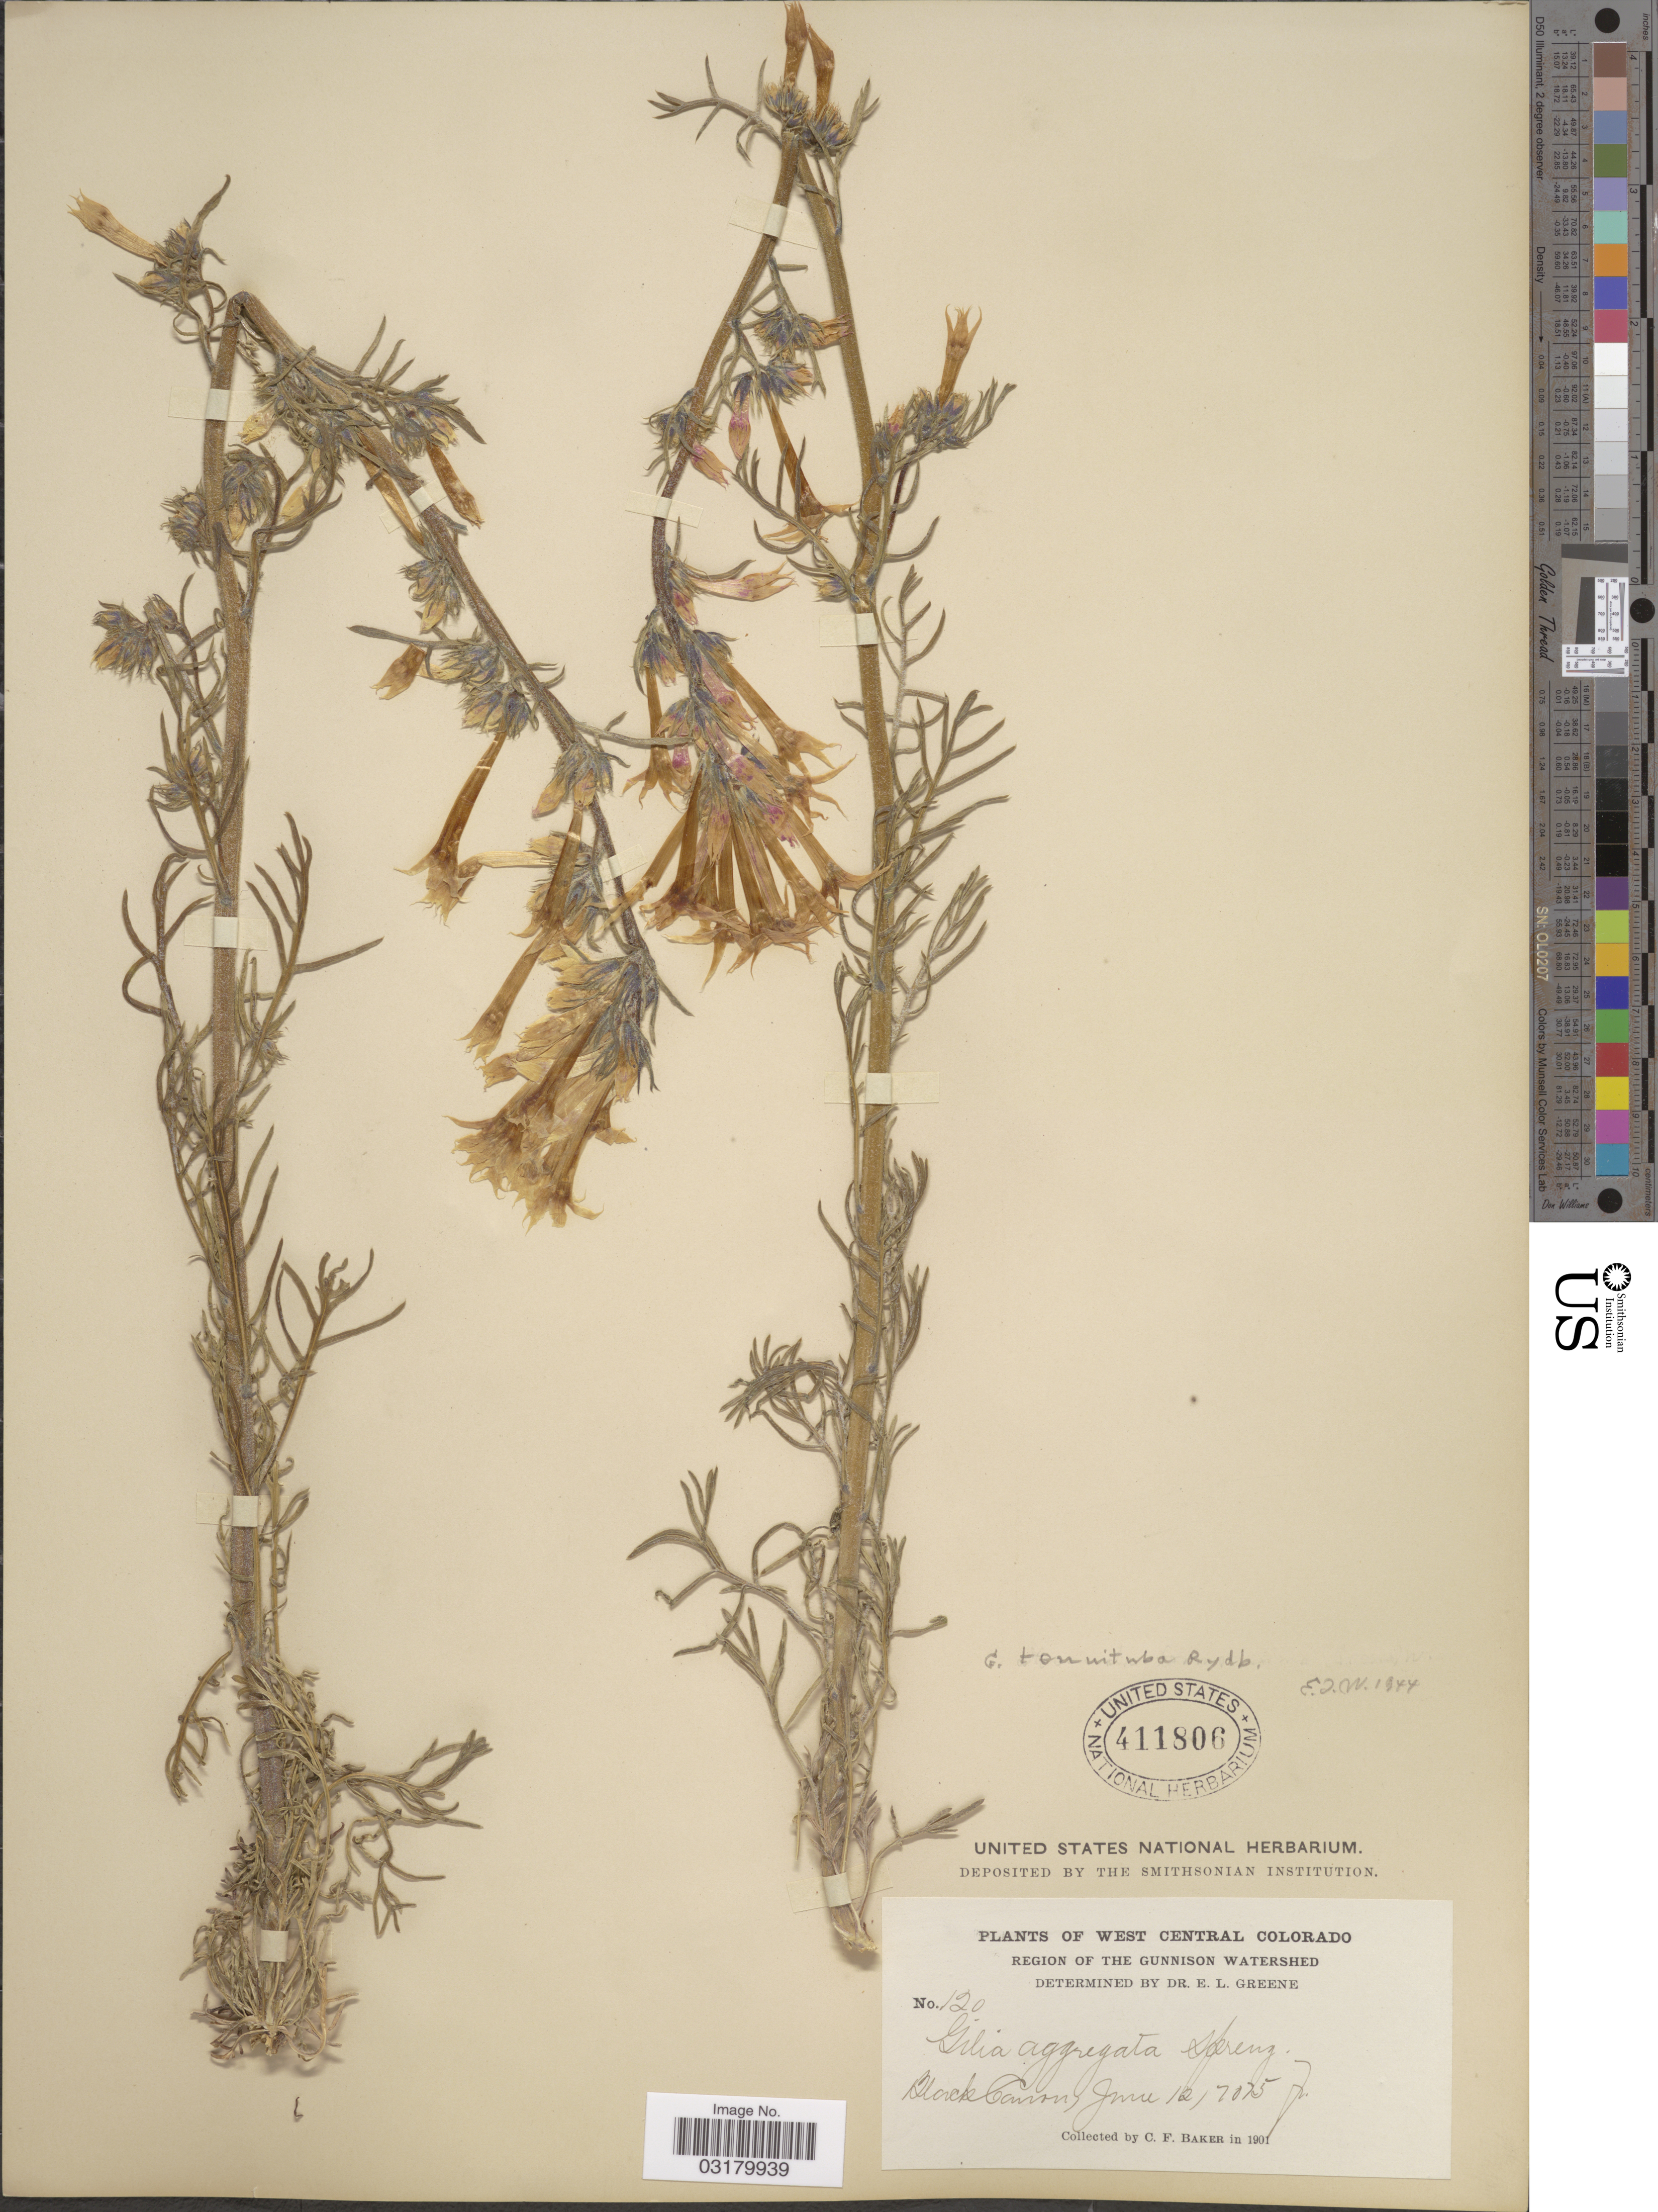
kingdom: Plantae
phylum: Tracheophyta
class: Magnoliopsida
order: Ericales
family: Polemoniaceae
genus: Ipomopsis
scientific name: Ipomopsis tenuituba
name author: (Rydb.) V.E. Grant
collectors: C. F. Baker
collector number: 120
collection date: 1901-06-12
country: United States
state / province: Colorado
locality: West Central Colorado. Region of the Gunnison Watershed. Black Canon.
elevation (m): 2156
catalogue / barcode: US 411806